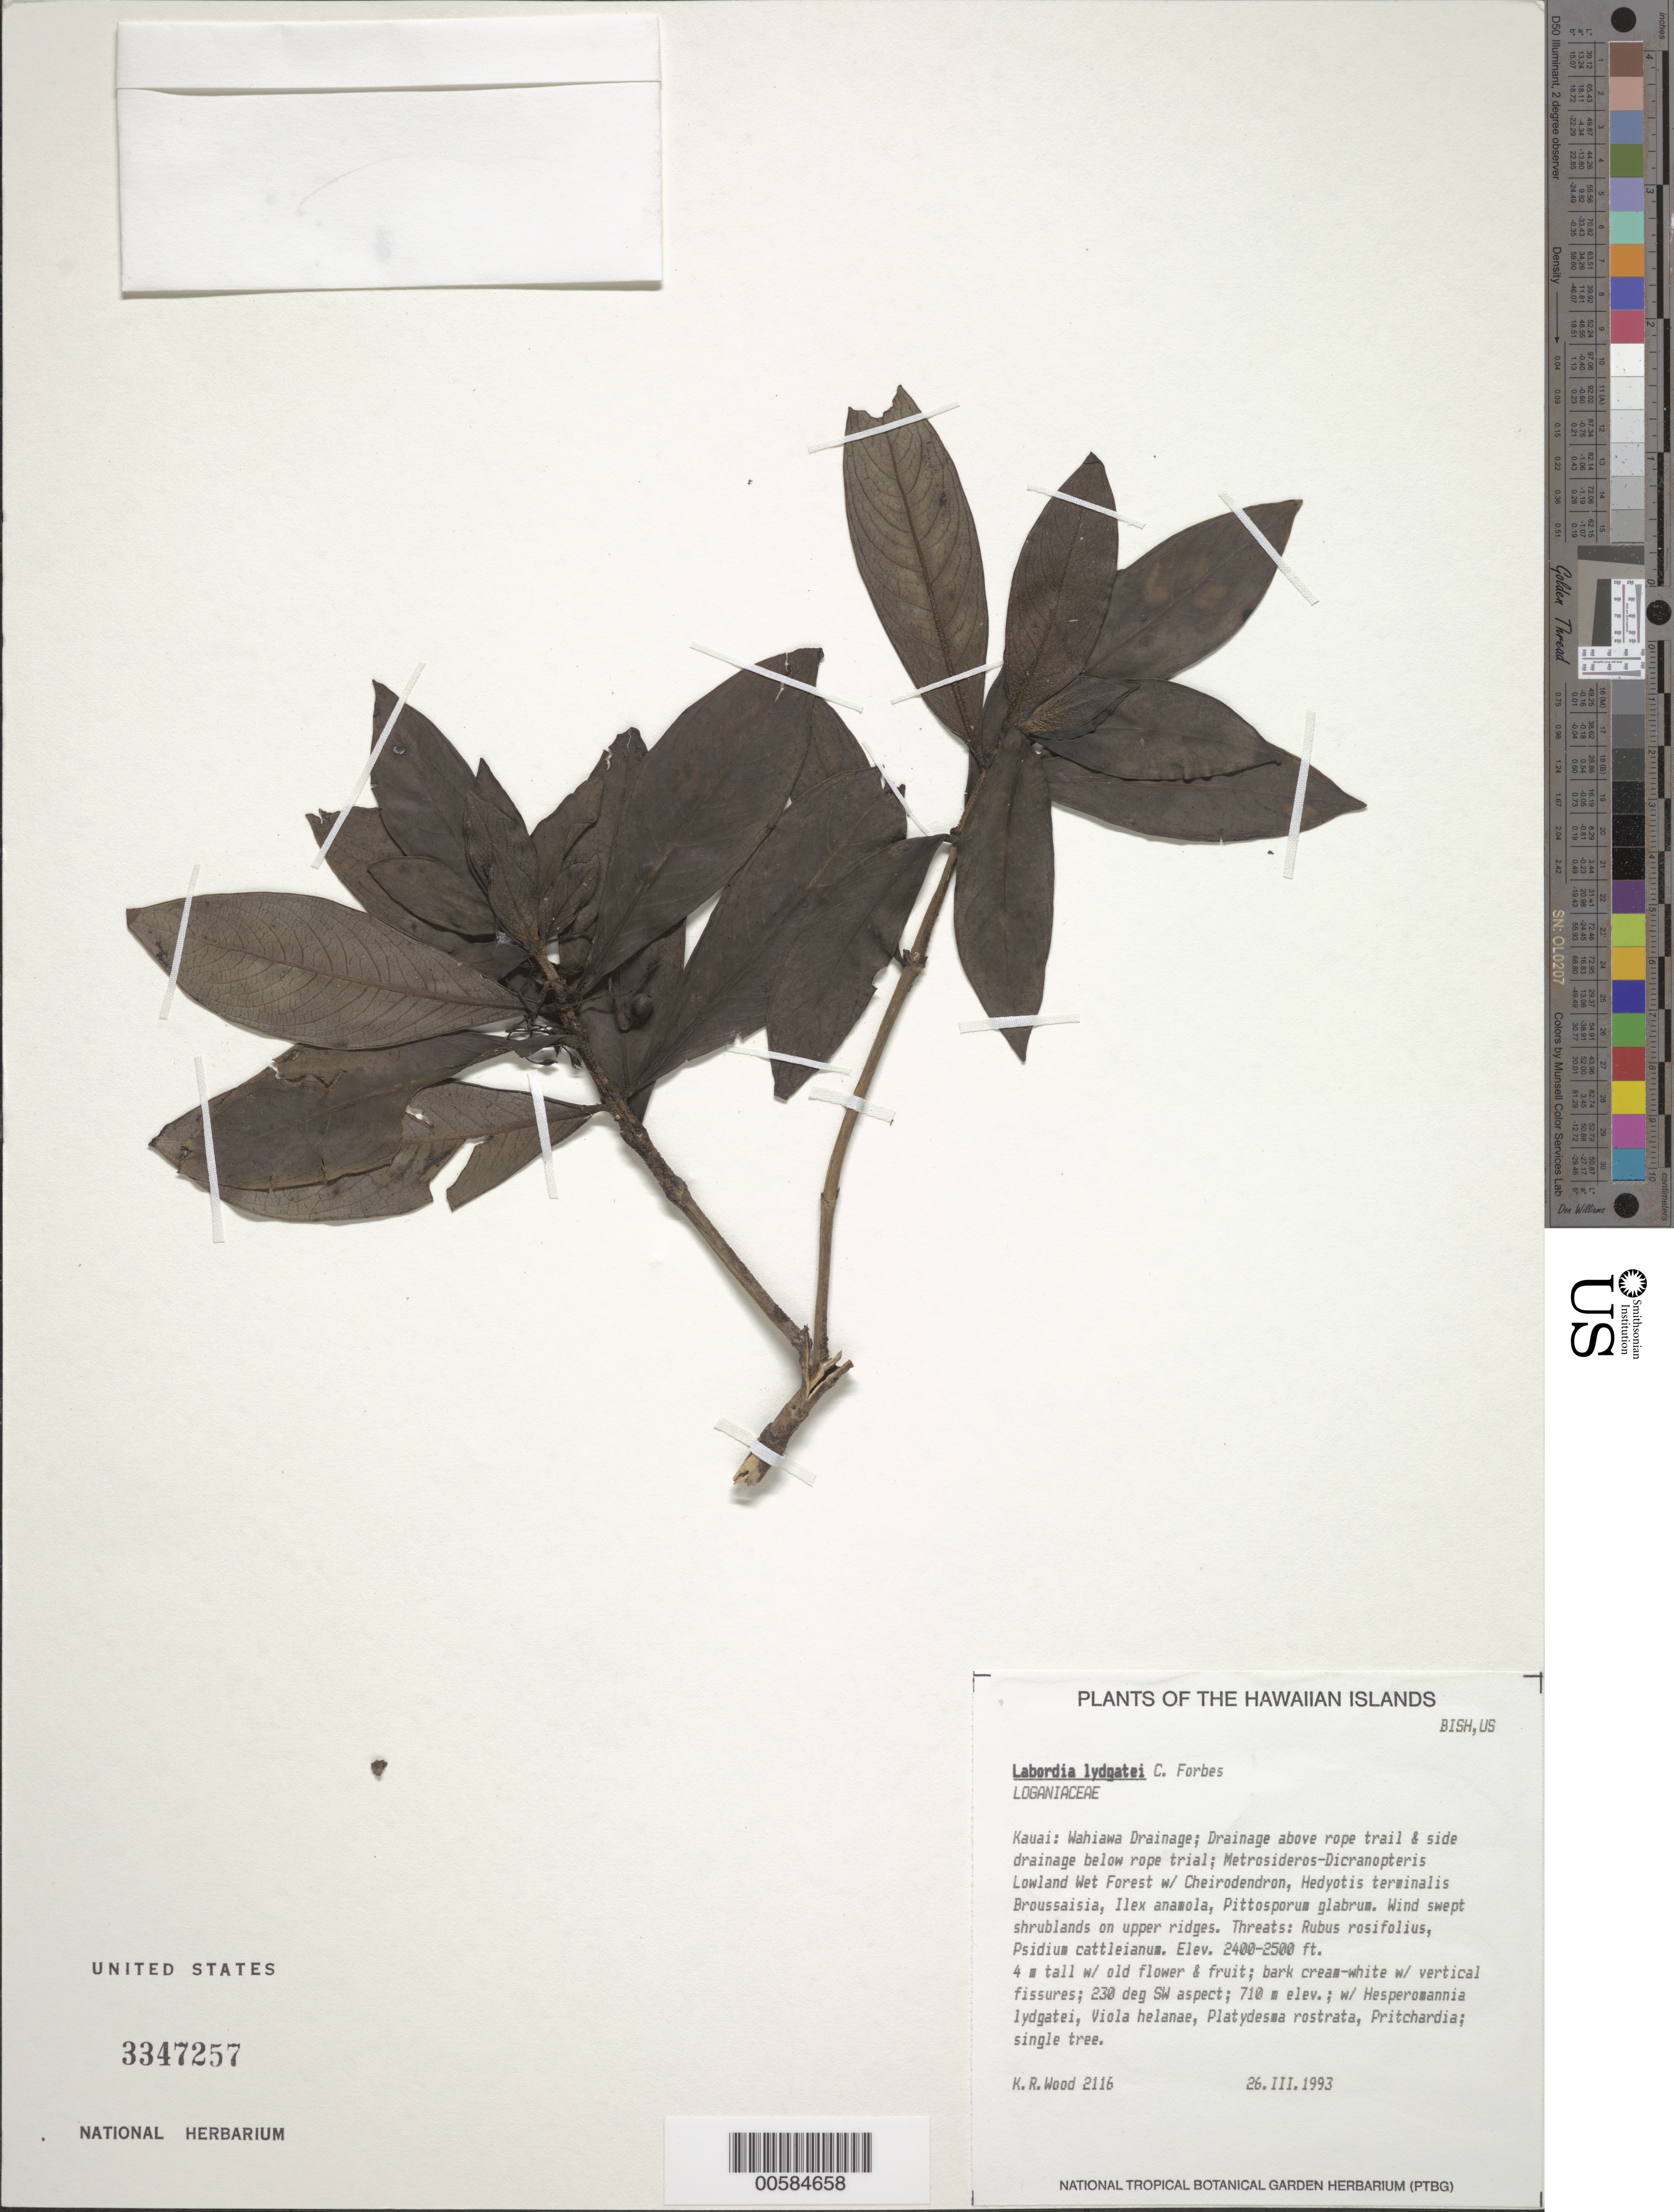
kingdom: Plantae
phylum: Tracheophyta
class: Magnoliopsida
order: Gentianales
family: Loganiaceae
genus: Geniostoma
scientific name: Geniostoma lydgatei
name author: (C.N. Forbes) Byng & Christenh.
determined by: Wagner, W. L., (BOT), Smithsonian Institution - National Museum of Natural History (UNITED STATES)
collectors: K. R. Wood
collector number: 2116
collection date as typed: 26 Mar 1993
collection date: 1993-03-26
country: United States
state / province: Hawaii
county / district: Kauai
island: Kaua'i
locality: Wahiawa Drainage; Drainage above rope trail & side drainage below rope trail.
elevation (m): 732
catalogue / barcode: US 3347257